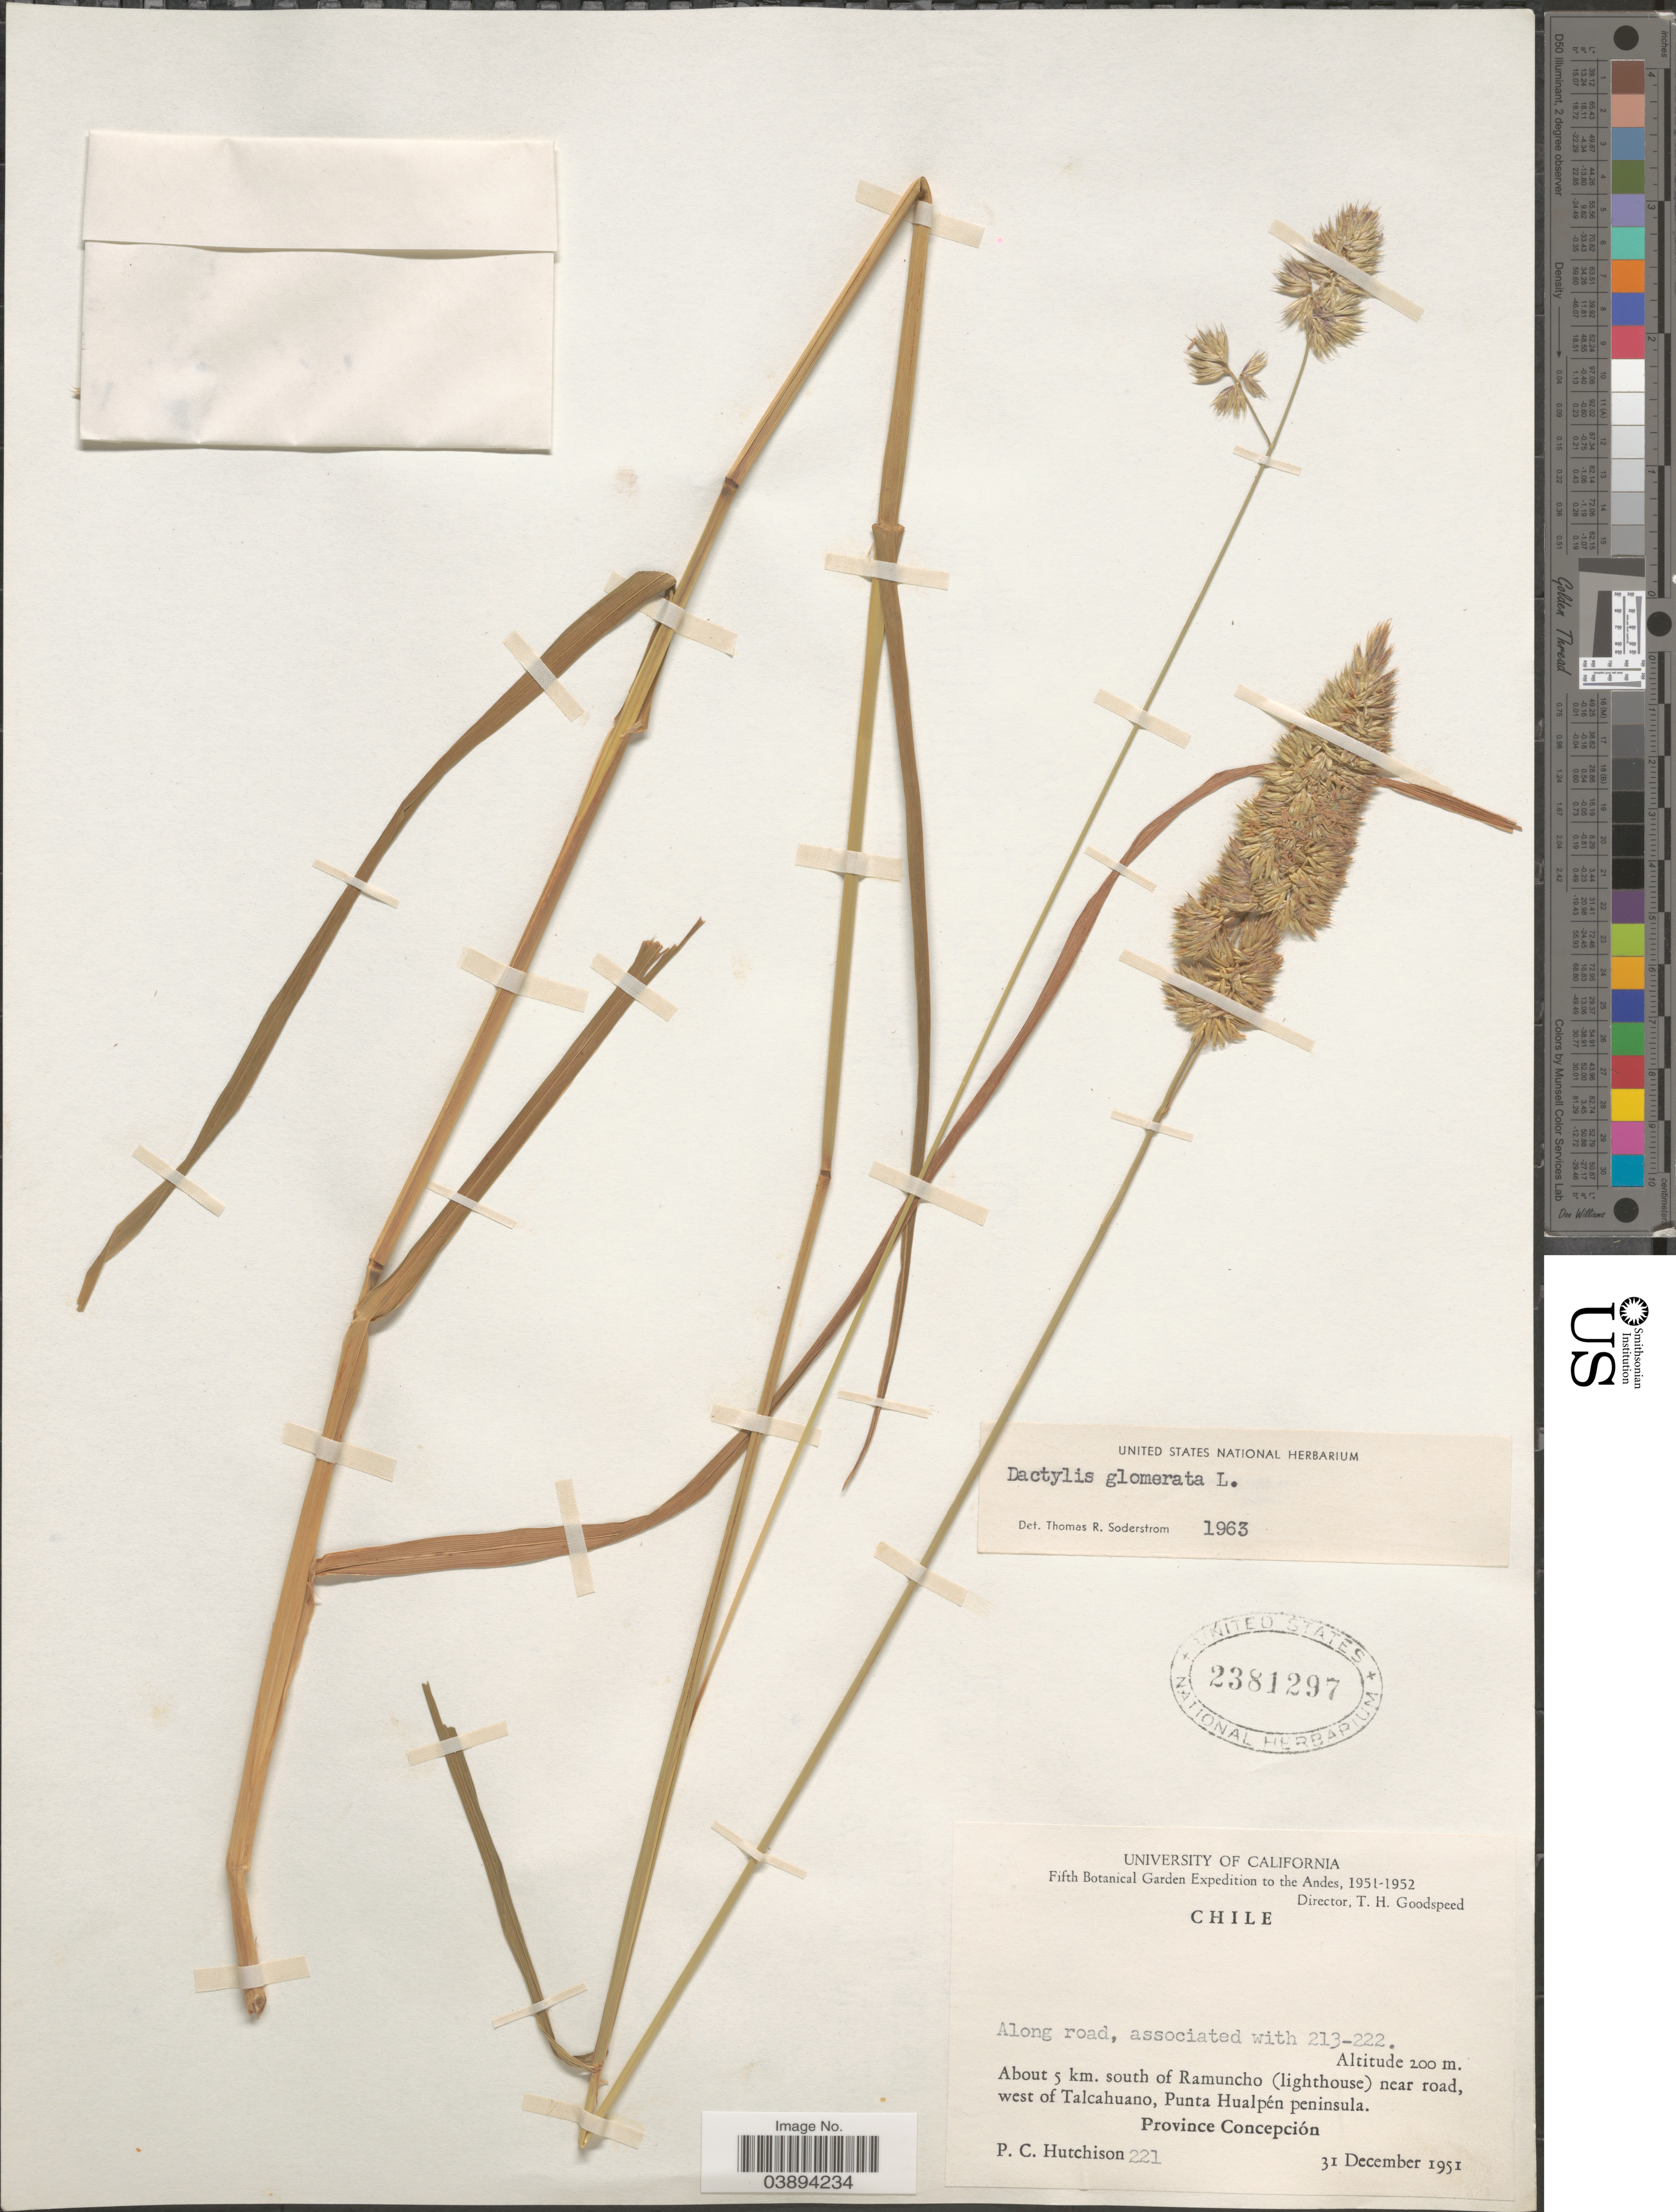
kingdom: Plantae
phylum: Tracheophyta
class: Liliopsida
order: Poales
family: Poaceae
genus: Dactylis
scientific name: Dactylis glomerata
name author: L.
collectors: P. C. Hutchison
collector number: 221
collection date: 1951-12-31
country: Chile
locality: The Andes. About 5 km. south of Ramuncho (lighthouse) near road, west of Talcahuano, Punta Hualpén peninsula. Province Concepción.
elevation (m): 200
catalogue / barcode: US 2381297